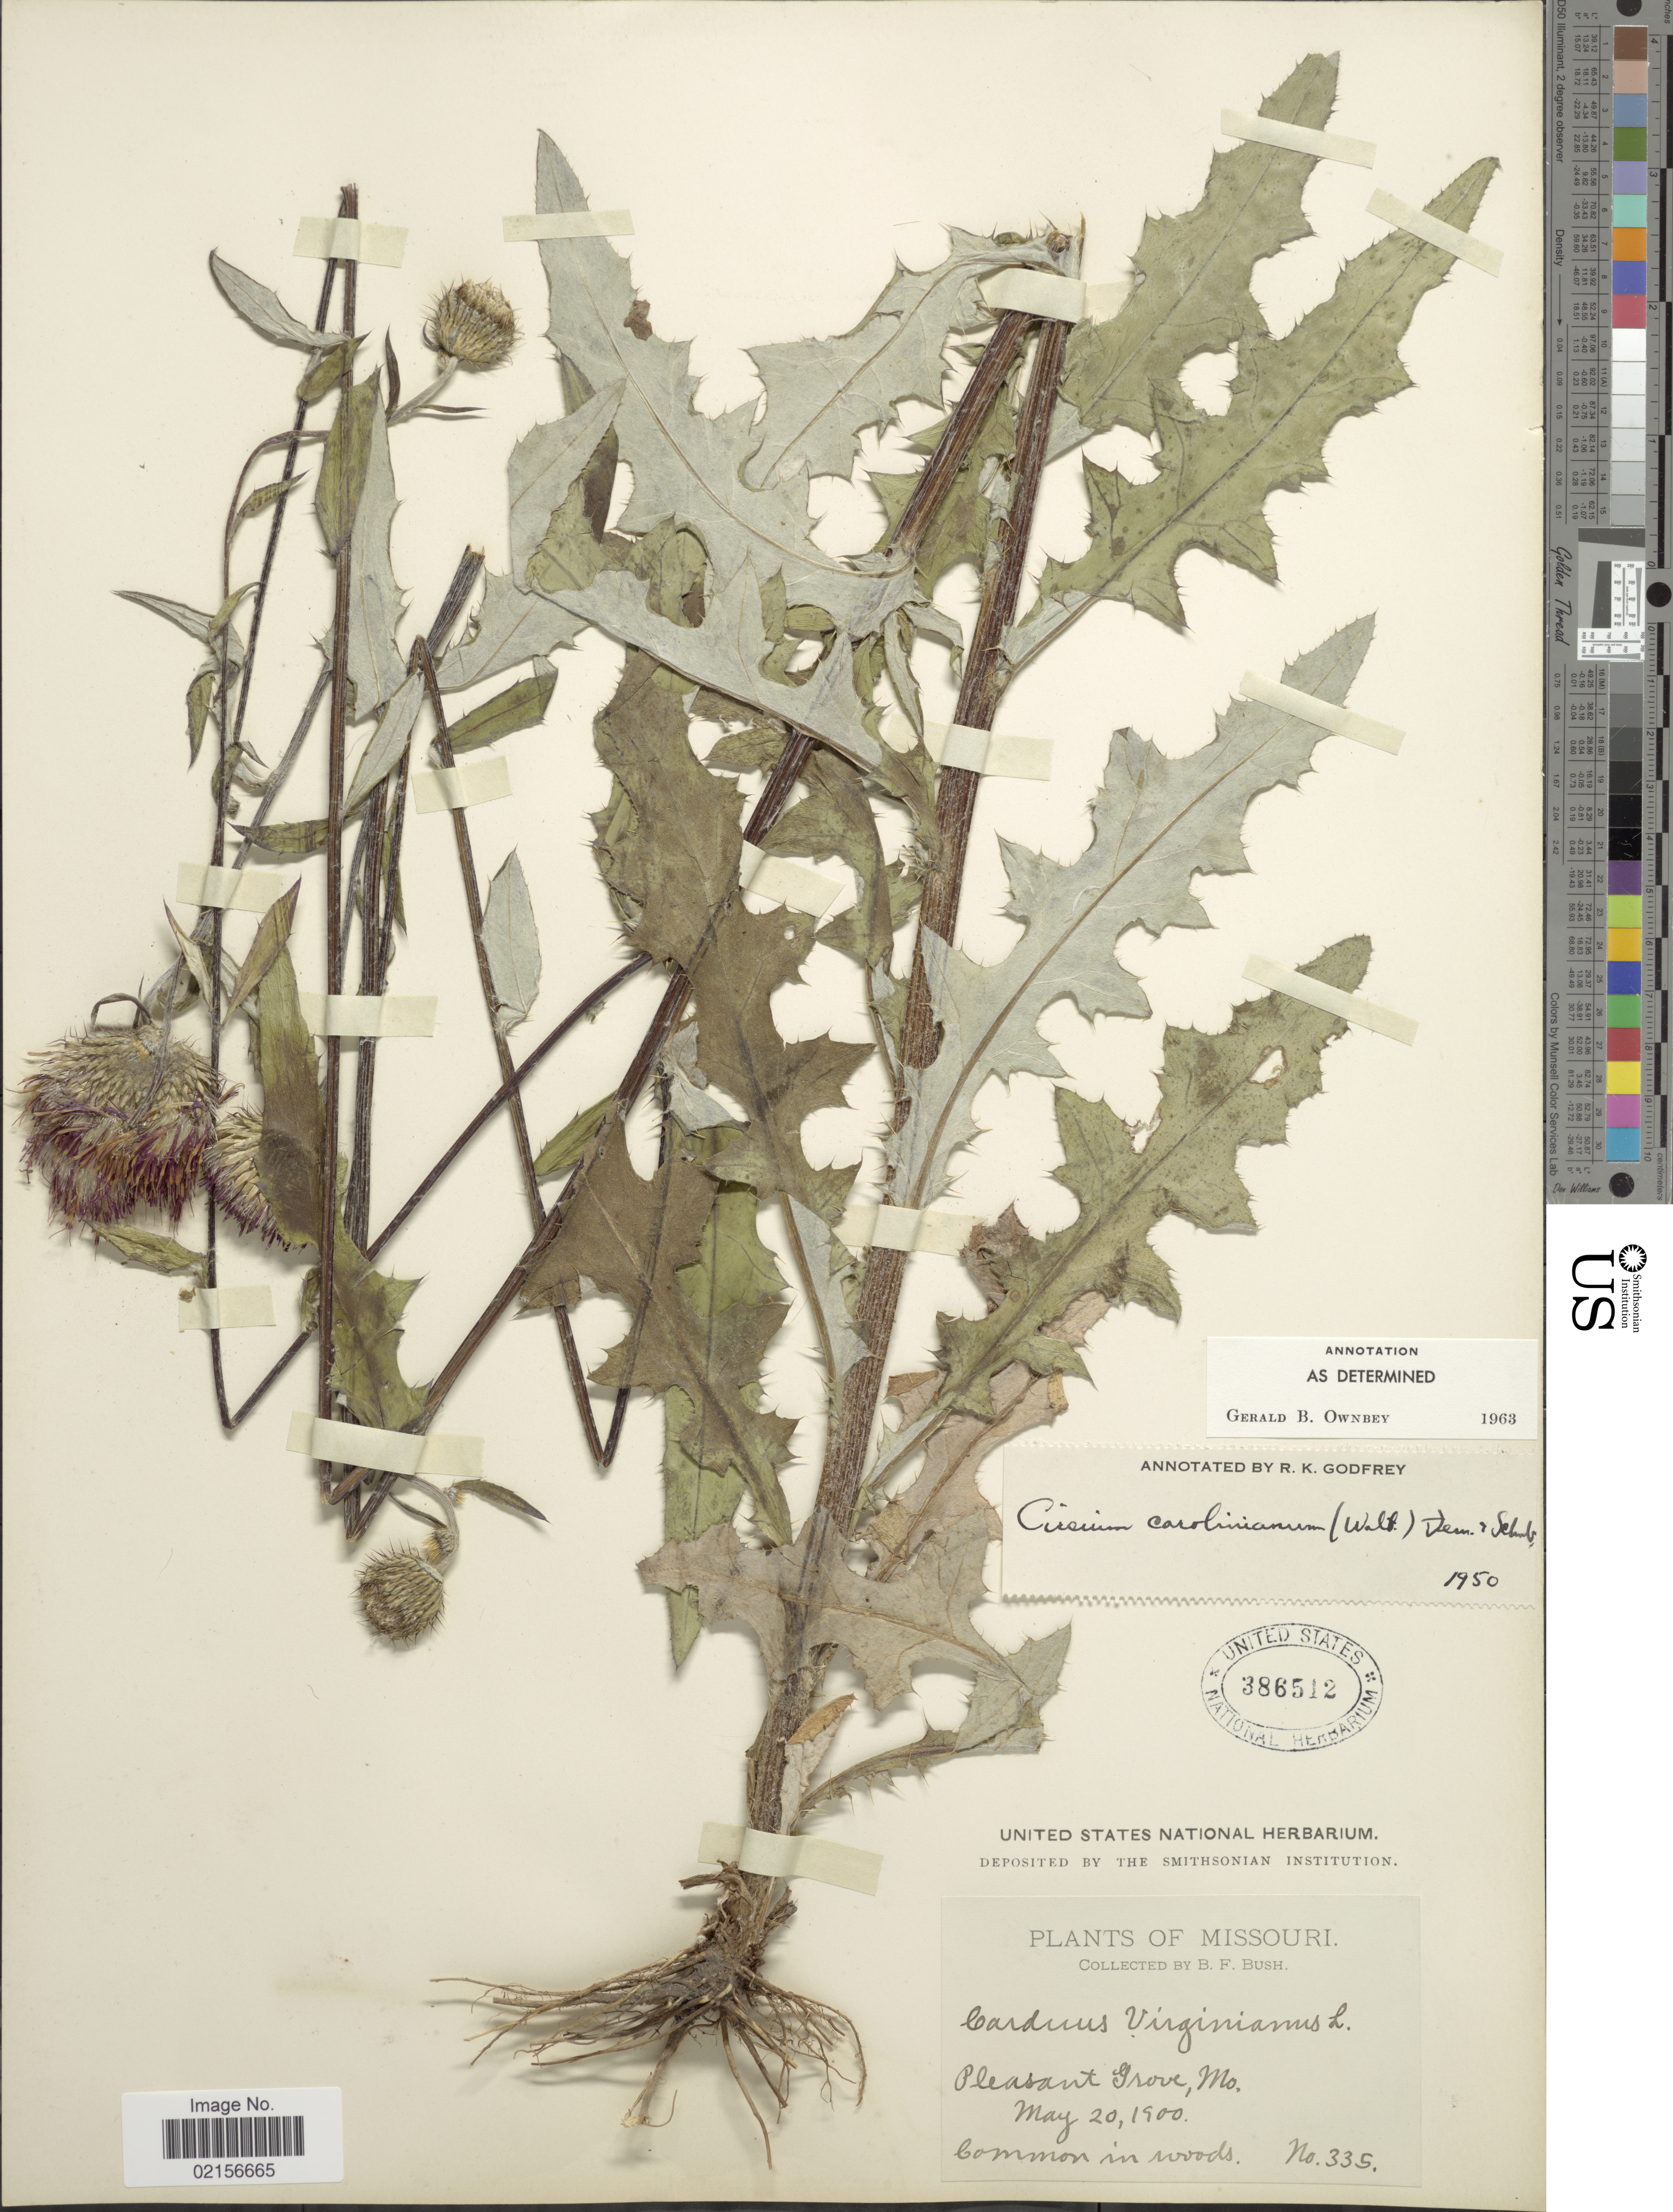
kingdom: Plantae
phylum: Tracheophyta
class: Magnoliopsida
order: Asterales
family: Asteraceae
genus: Cirsium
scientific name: Cirsium carolinianum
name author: (Walter) Fernald & Schub.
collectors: B. F. Bush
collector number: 335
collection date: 1900-05-20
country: United States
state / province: Missouri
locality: Pleasant Grove, Common in woods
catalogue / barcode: US 386512